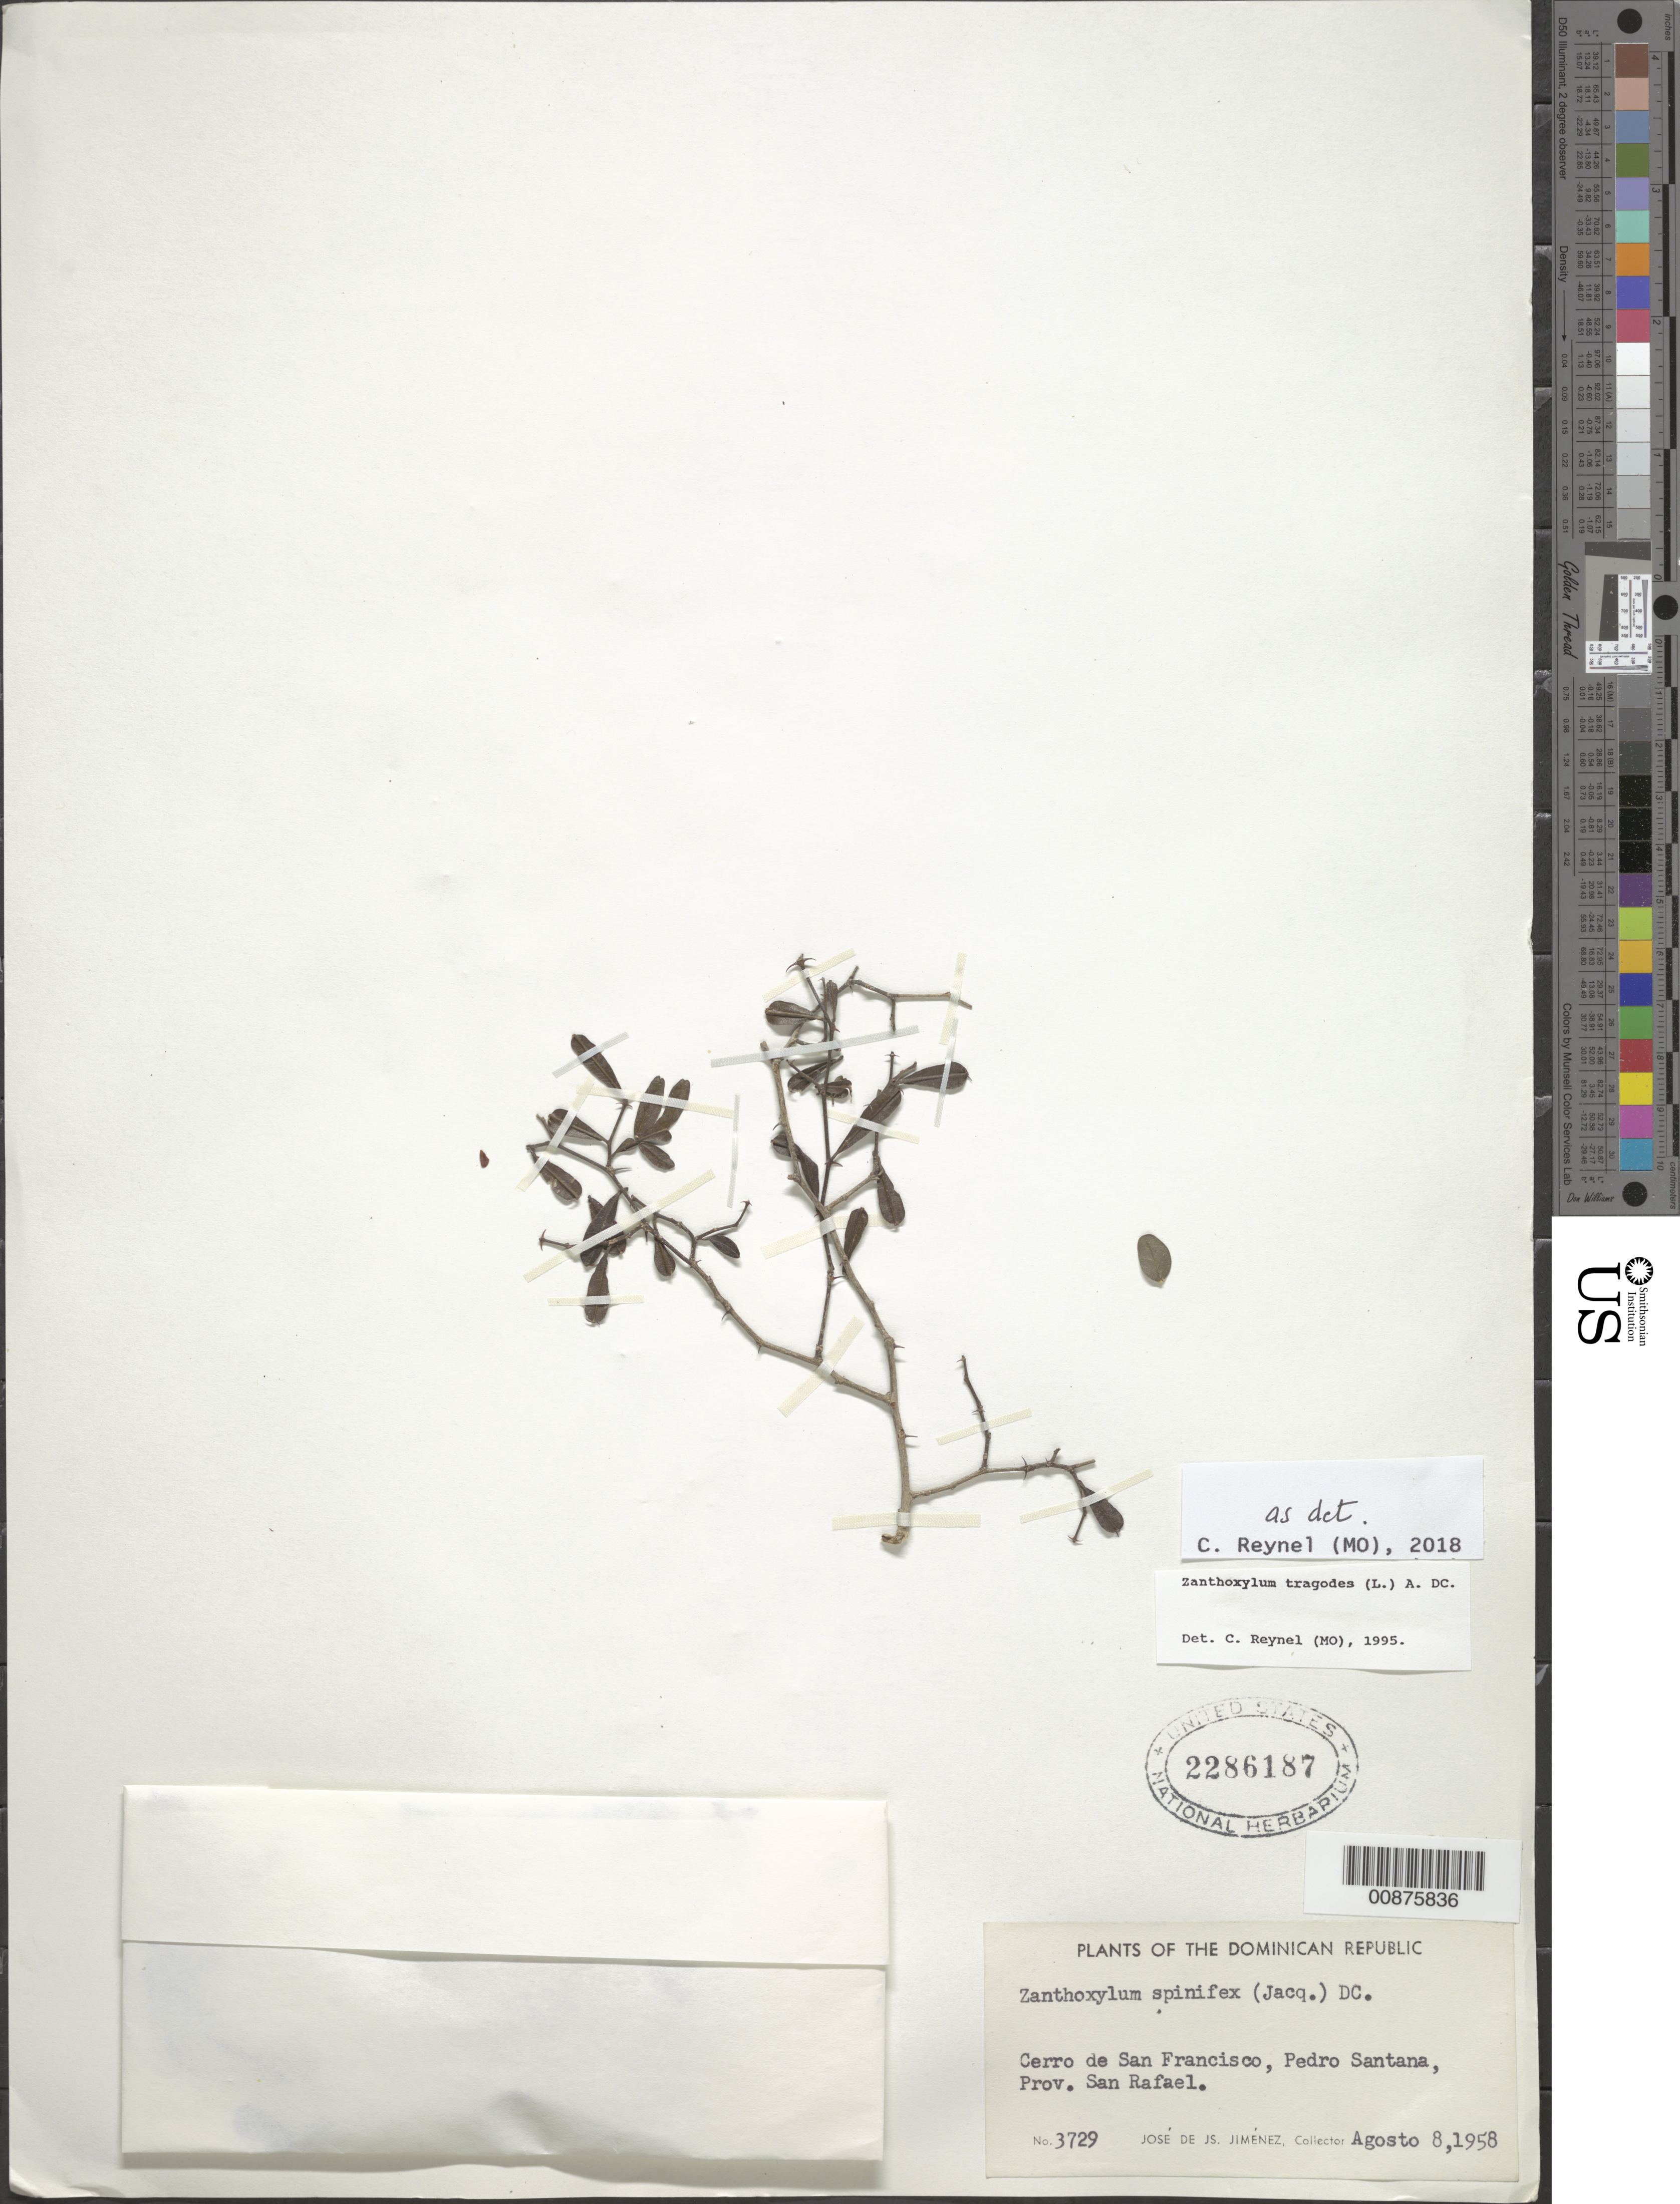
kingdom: Plantae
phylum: Tracheophyta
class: Magnoliopsida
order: Sapindales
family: Rutaceae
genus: Zanthoxylum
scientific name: Zanthoxylum tragodes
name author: (L.) DC.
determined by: Reynel, Carlos A., (MO), Missouri Botanical Garden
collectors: J. J. Jiménez Almonte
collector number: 3729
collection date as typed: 08 Aug 1958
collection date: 1958-08-08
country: Dominican Republic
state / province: Elias Pina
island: Hispaniola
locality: Cerro de San Francisco, Pedro Santana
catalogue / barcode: US 2286187